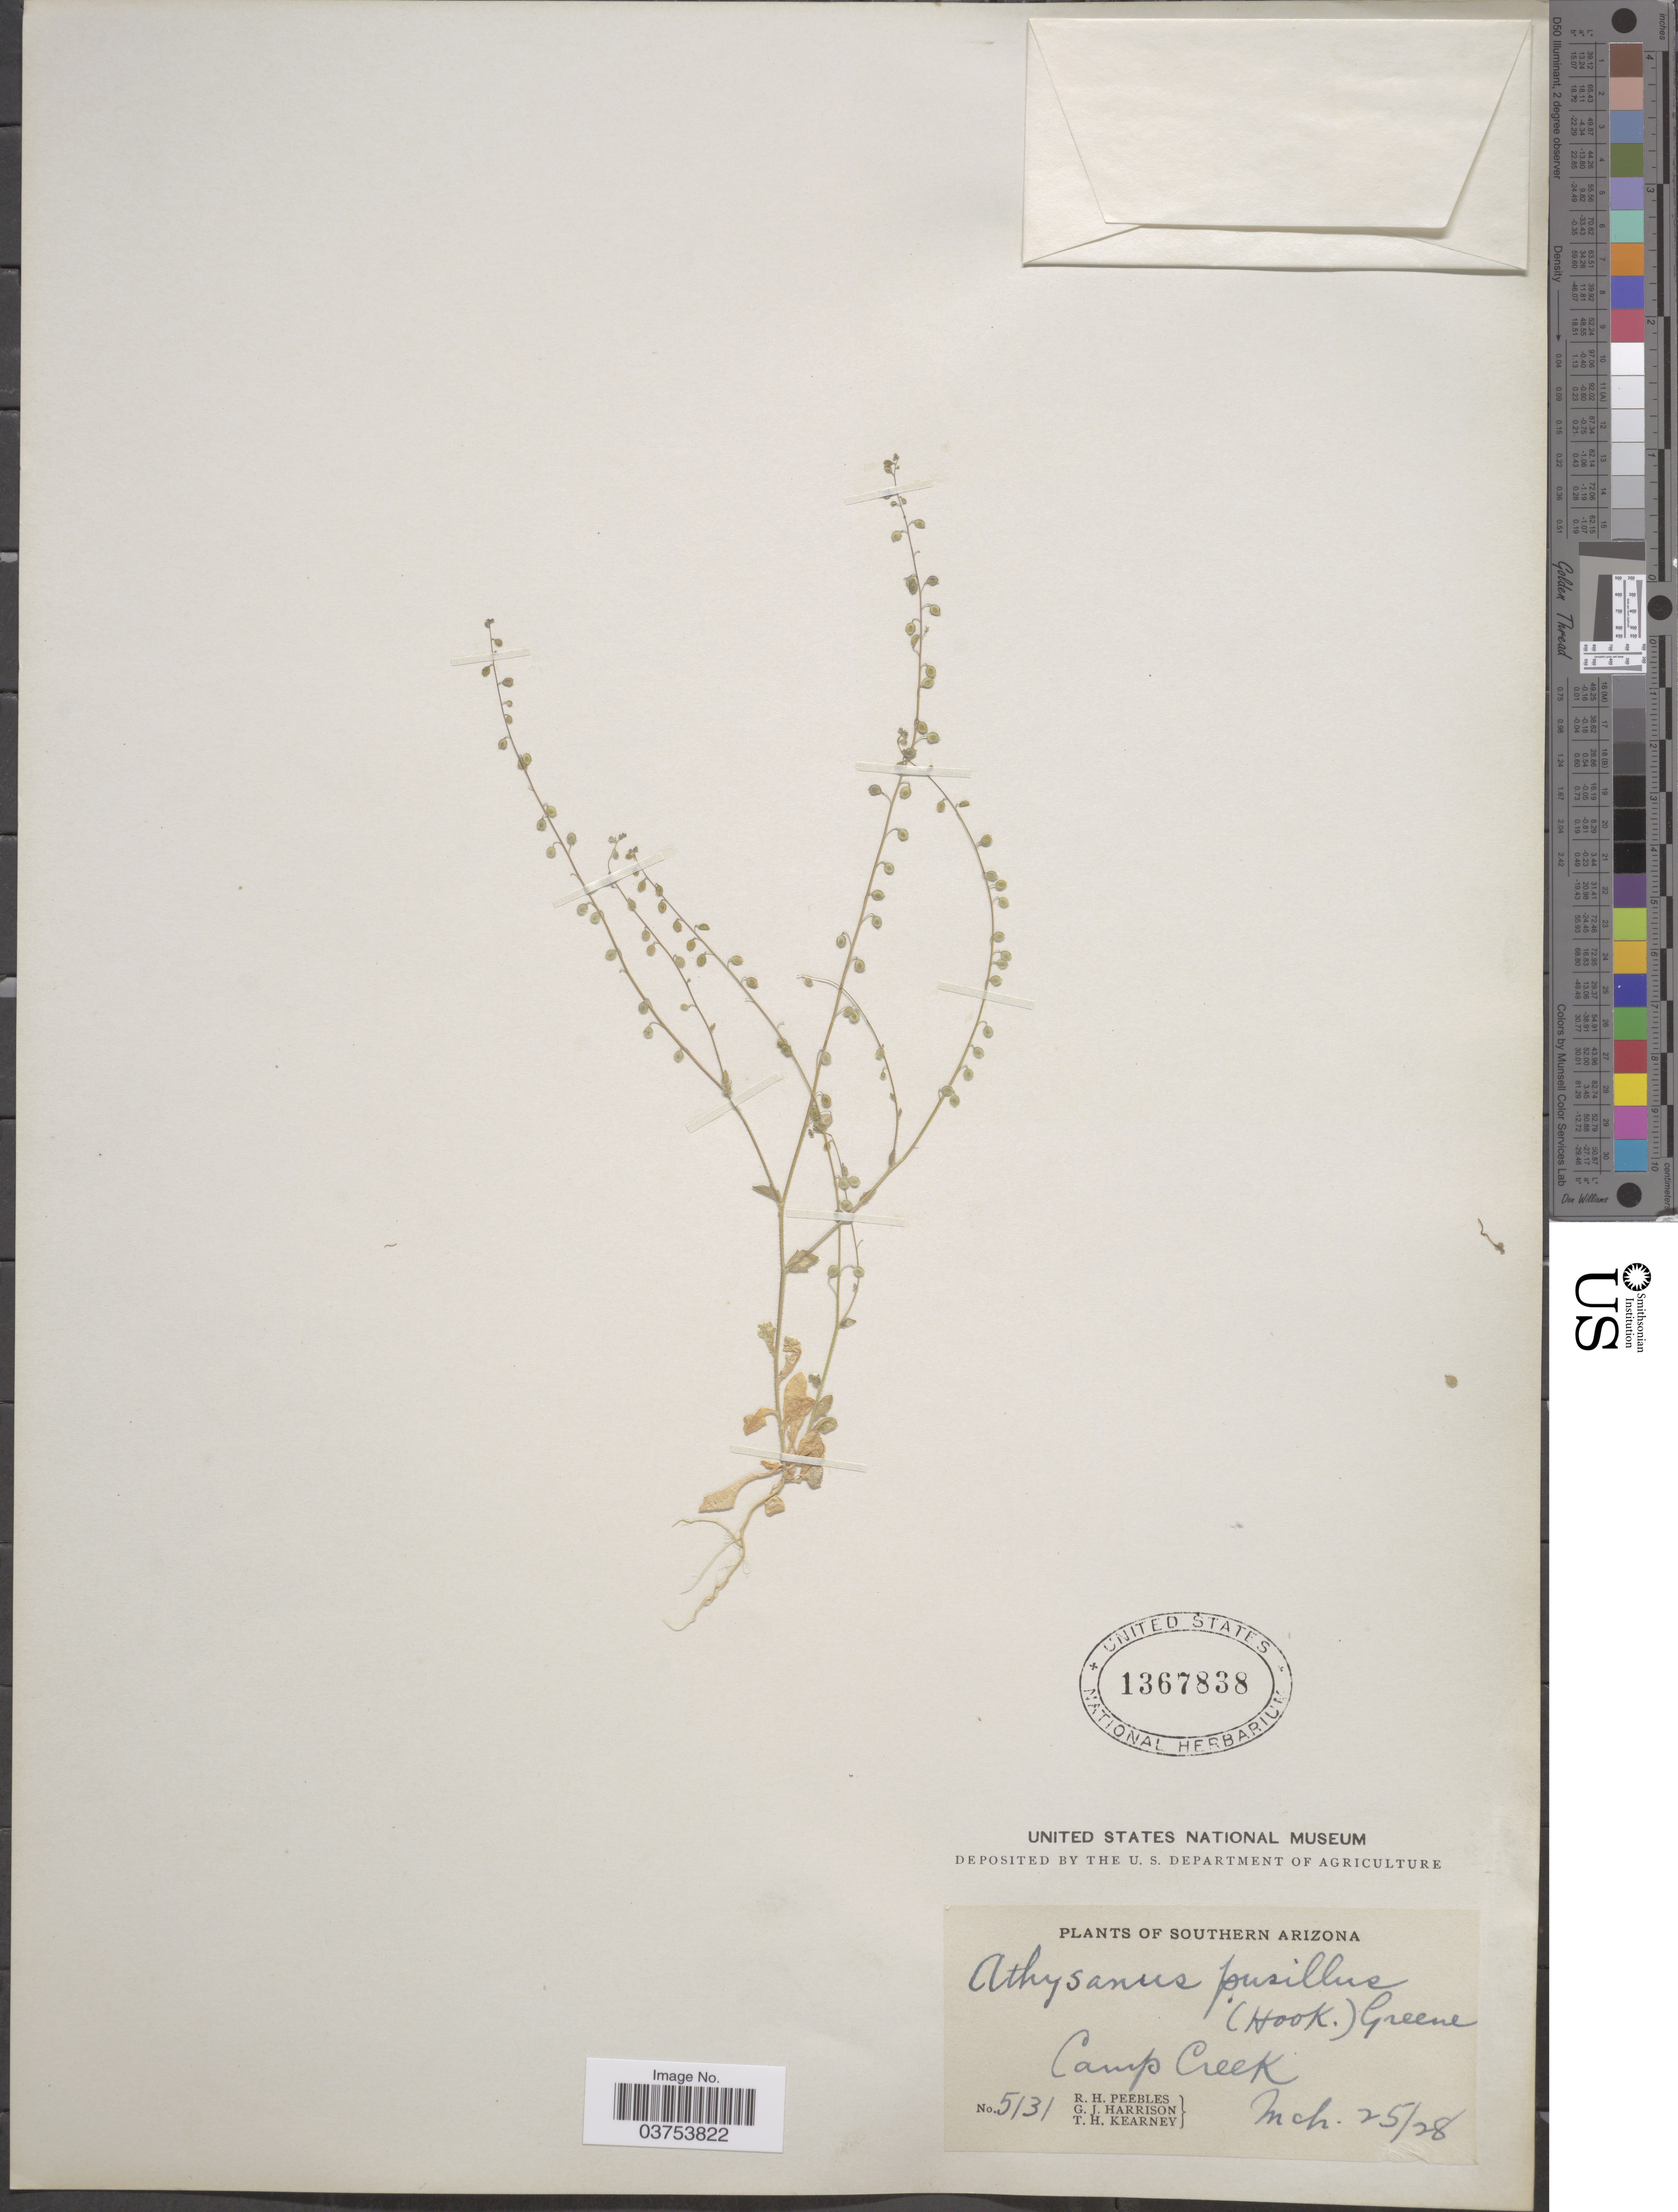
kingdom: Plantae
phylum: Tracheophyta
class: Magnoliopsida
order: Brassicales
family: Brassicaceae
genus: Athysanus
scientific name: Athysanus pusillus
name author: (Hook.) Greene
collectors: R. H. Peebles, G. J. Harrison & T. H. Kearney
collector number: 5131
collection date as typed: Transcribed d/m/y: 25/3/28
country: United States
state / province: Arizona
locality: Southern Arizona. Camp Creek.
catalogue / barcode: US 1367838